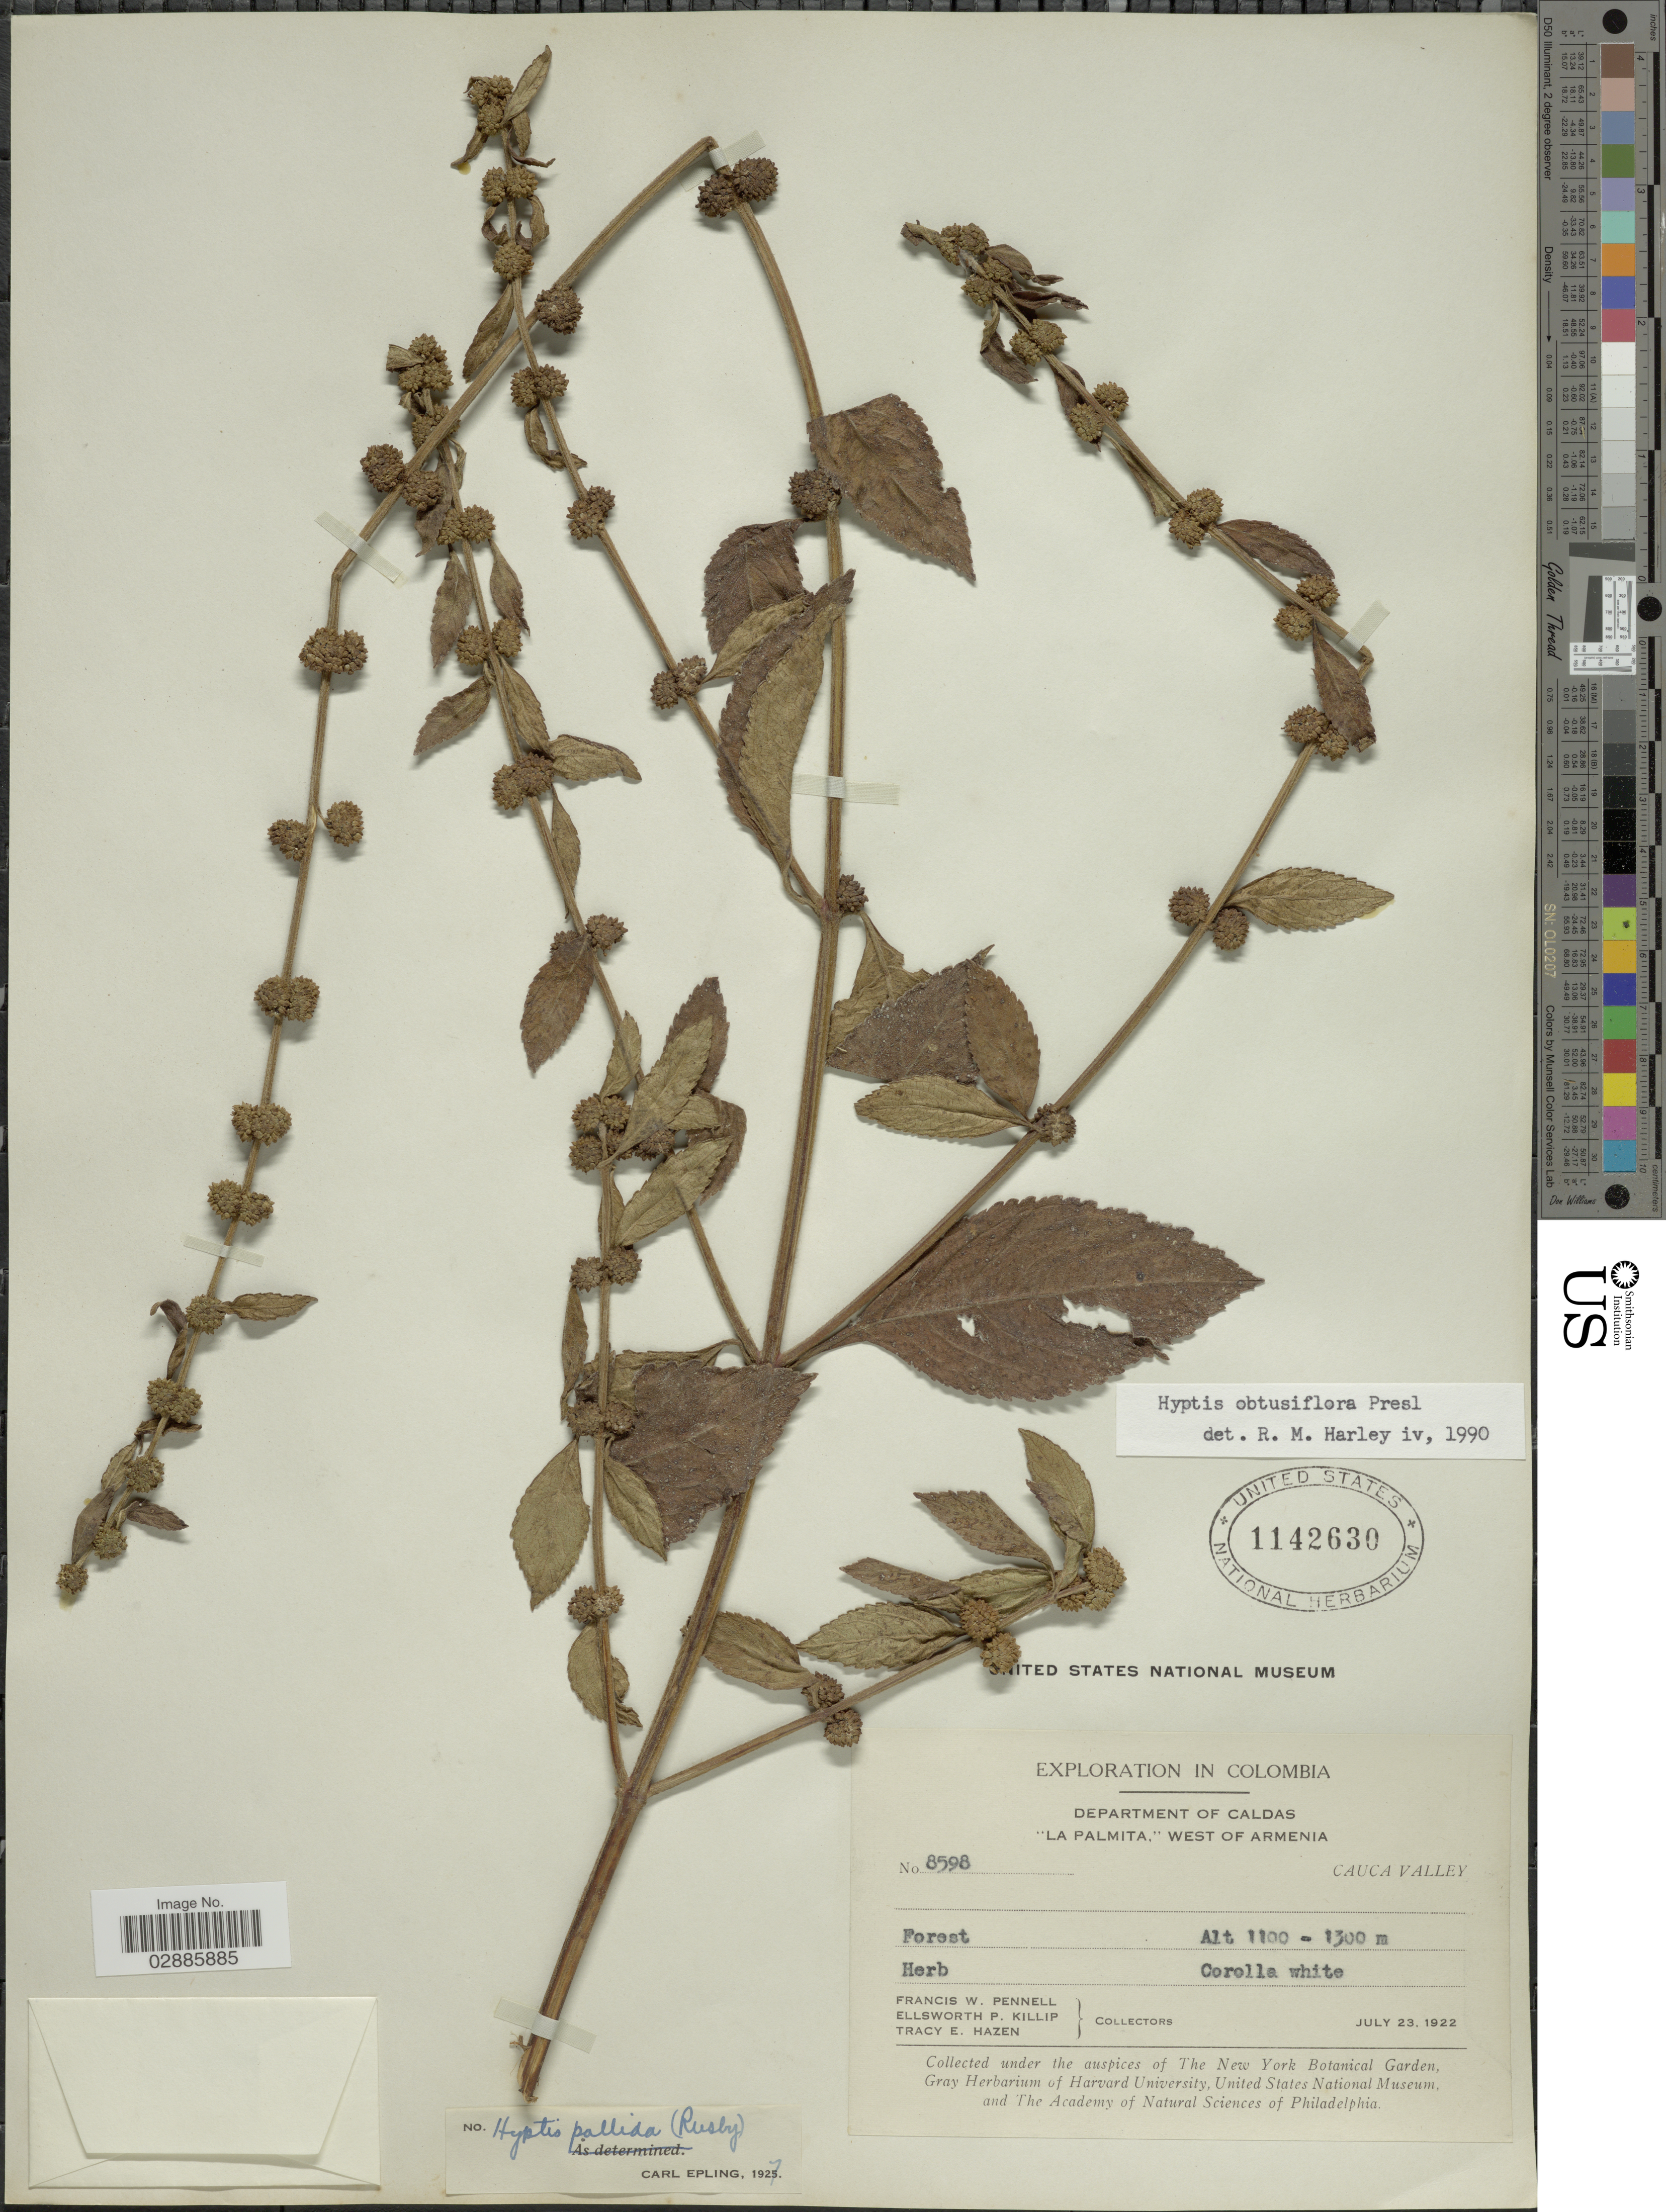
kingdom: Plantae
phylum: Tracheophyta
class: Magnoliopsida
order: Lamiales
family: Lamiaceae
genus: Hyptis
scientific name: Hyptis obtusiflora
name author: C. Presl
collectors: F. W. Pennell, E. P. Killip & T. E. Hazen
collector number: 8598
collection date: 1922-07-23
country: Colombia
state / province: Caldas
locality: Department of Caldas, "La Palmita," west of Armenia, Cauca Valley.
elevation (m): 1100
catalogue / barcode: US 1142630